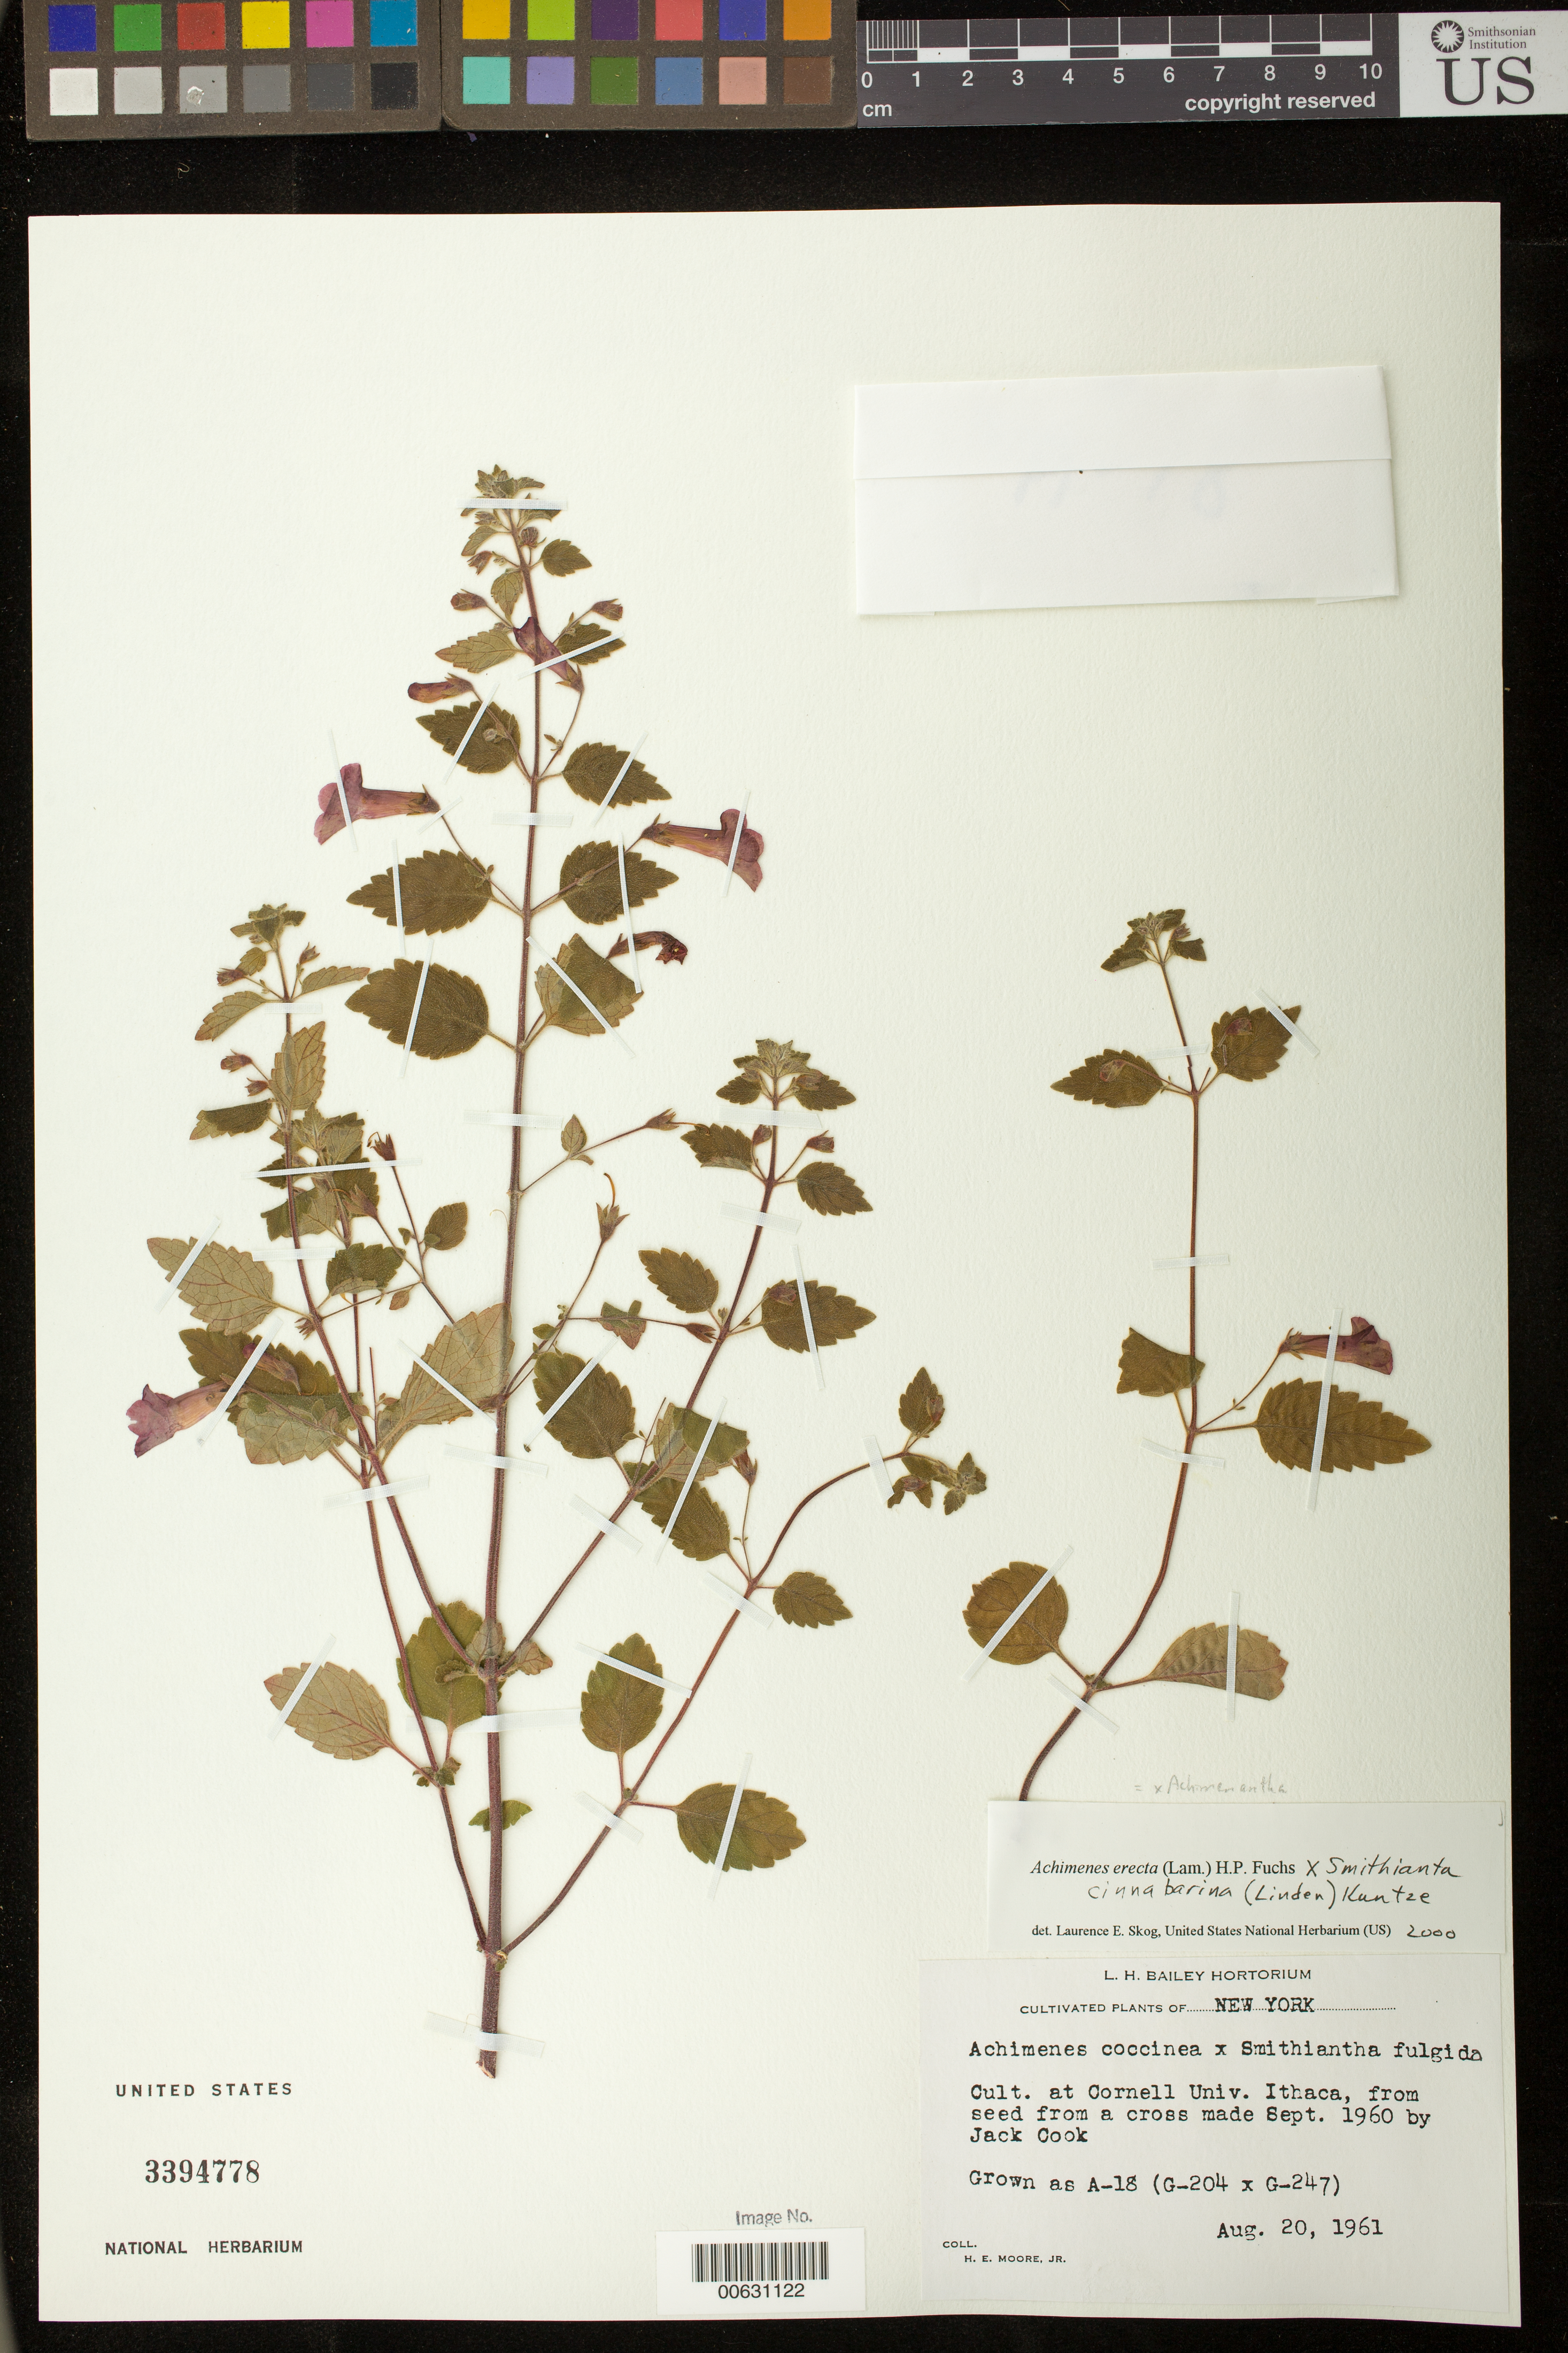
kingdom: Plantae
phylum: Tracheophyta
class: Magnoliopsida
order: Lamiales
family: Gesneriaceae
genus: Achimenantha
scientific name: x Achimenantha hybrid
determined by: Skog, Laurence E.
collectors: H. E. Moore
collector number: s.n. [A-18]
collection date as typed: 20 Aug 1961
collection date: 1961-08-20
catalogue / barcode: US 3394778